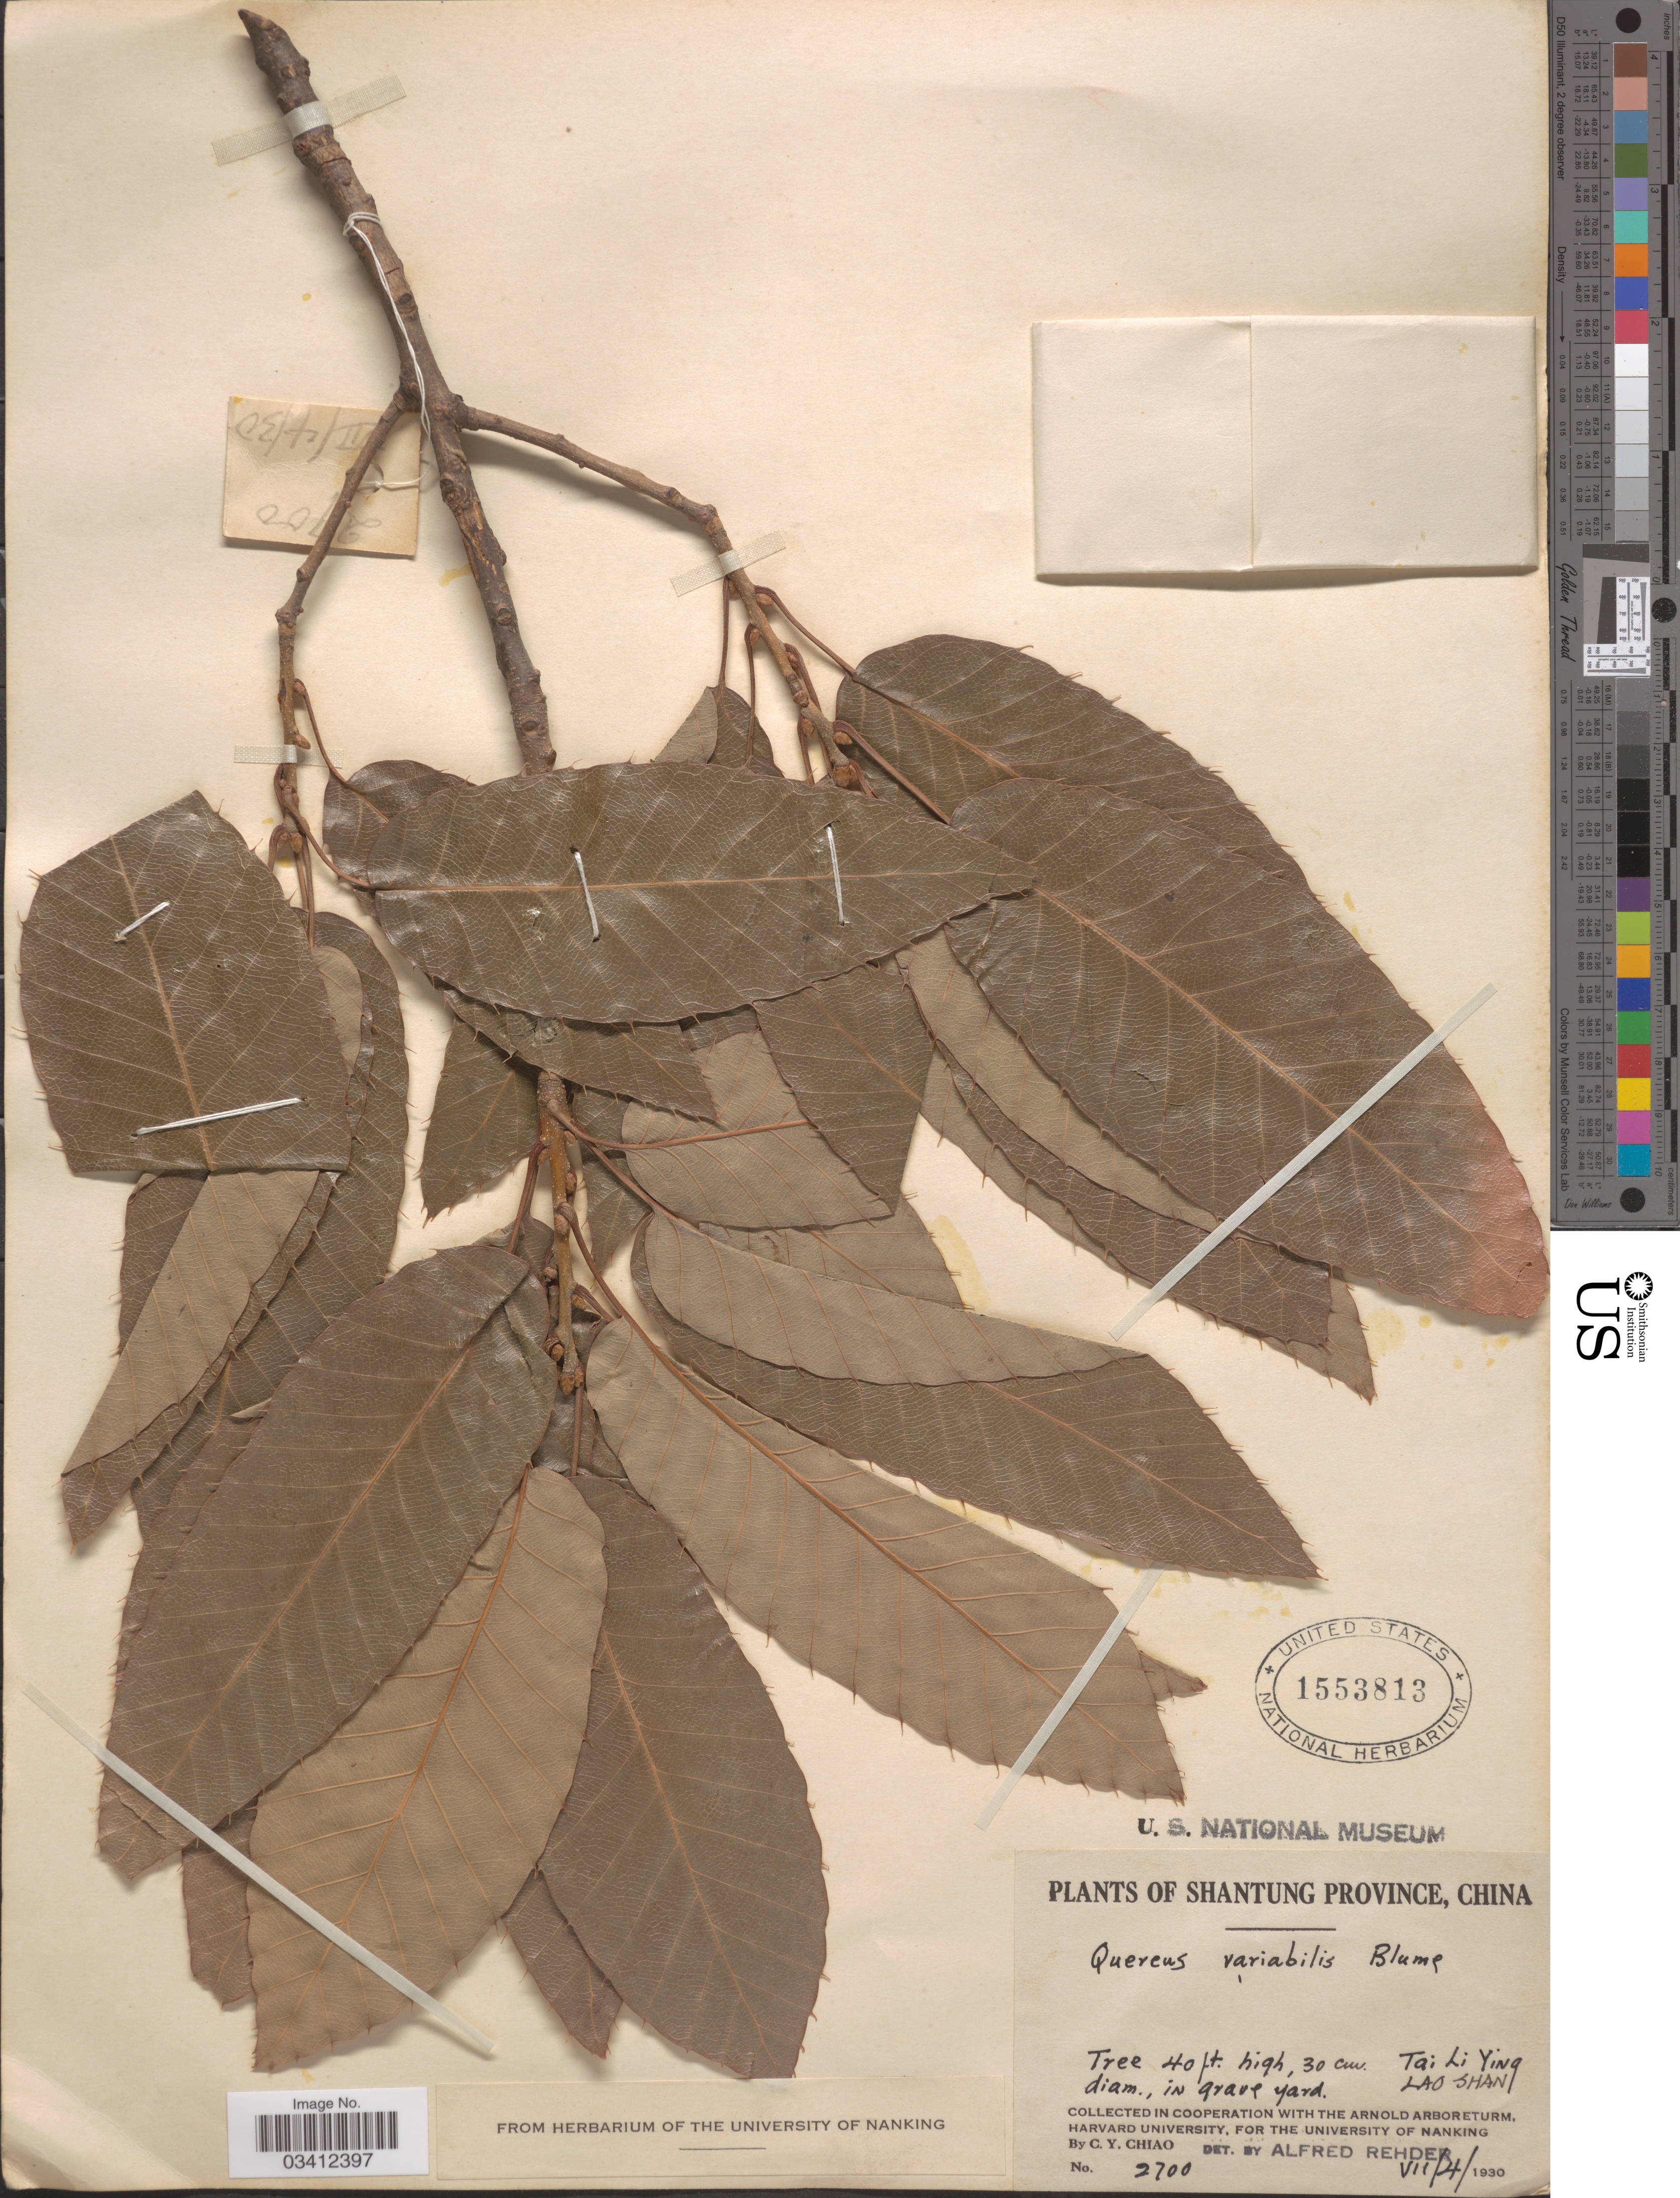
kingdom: Plantae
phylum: Tracheophyta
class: Magnoliopsida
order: Fagales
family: Fagaceae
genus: Quercus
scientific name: Quercus variabilis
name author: Blume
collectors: C. Y. Chiao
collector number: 2700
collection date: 1930-07-04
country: China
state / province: Shandong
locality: Shantung Province. Tai Li Ying. Lao Shan. In grave yard.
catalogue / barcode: US 1553813